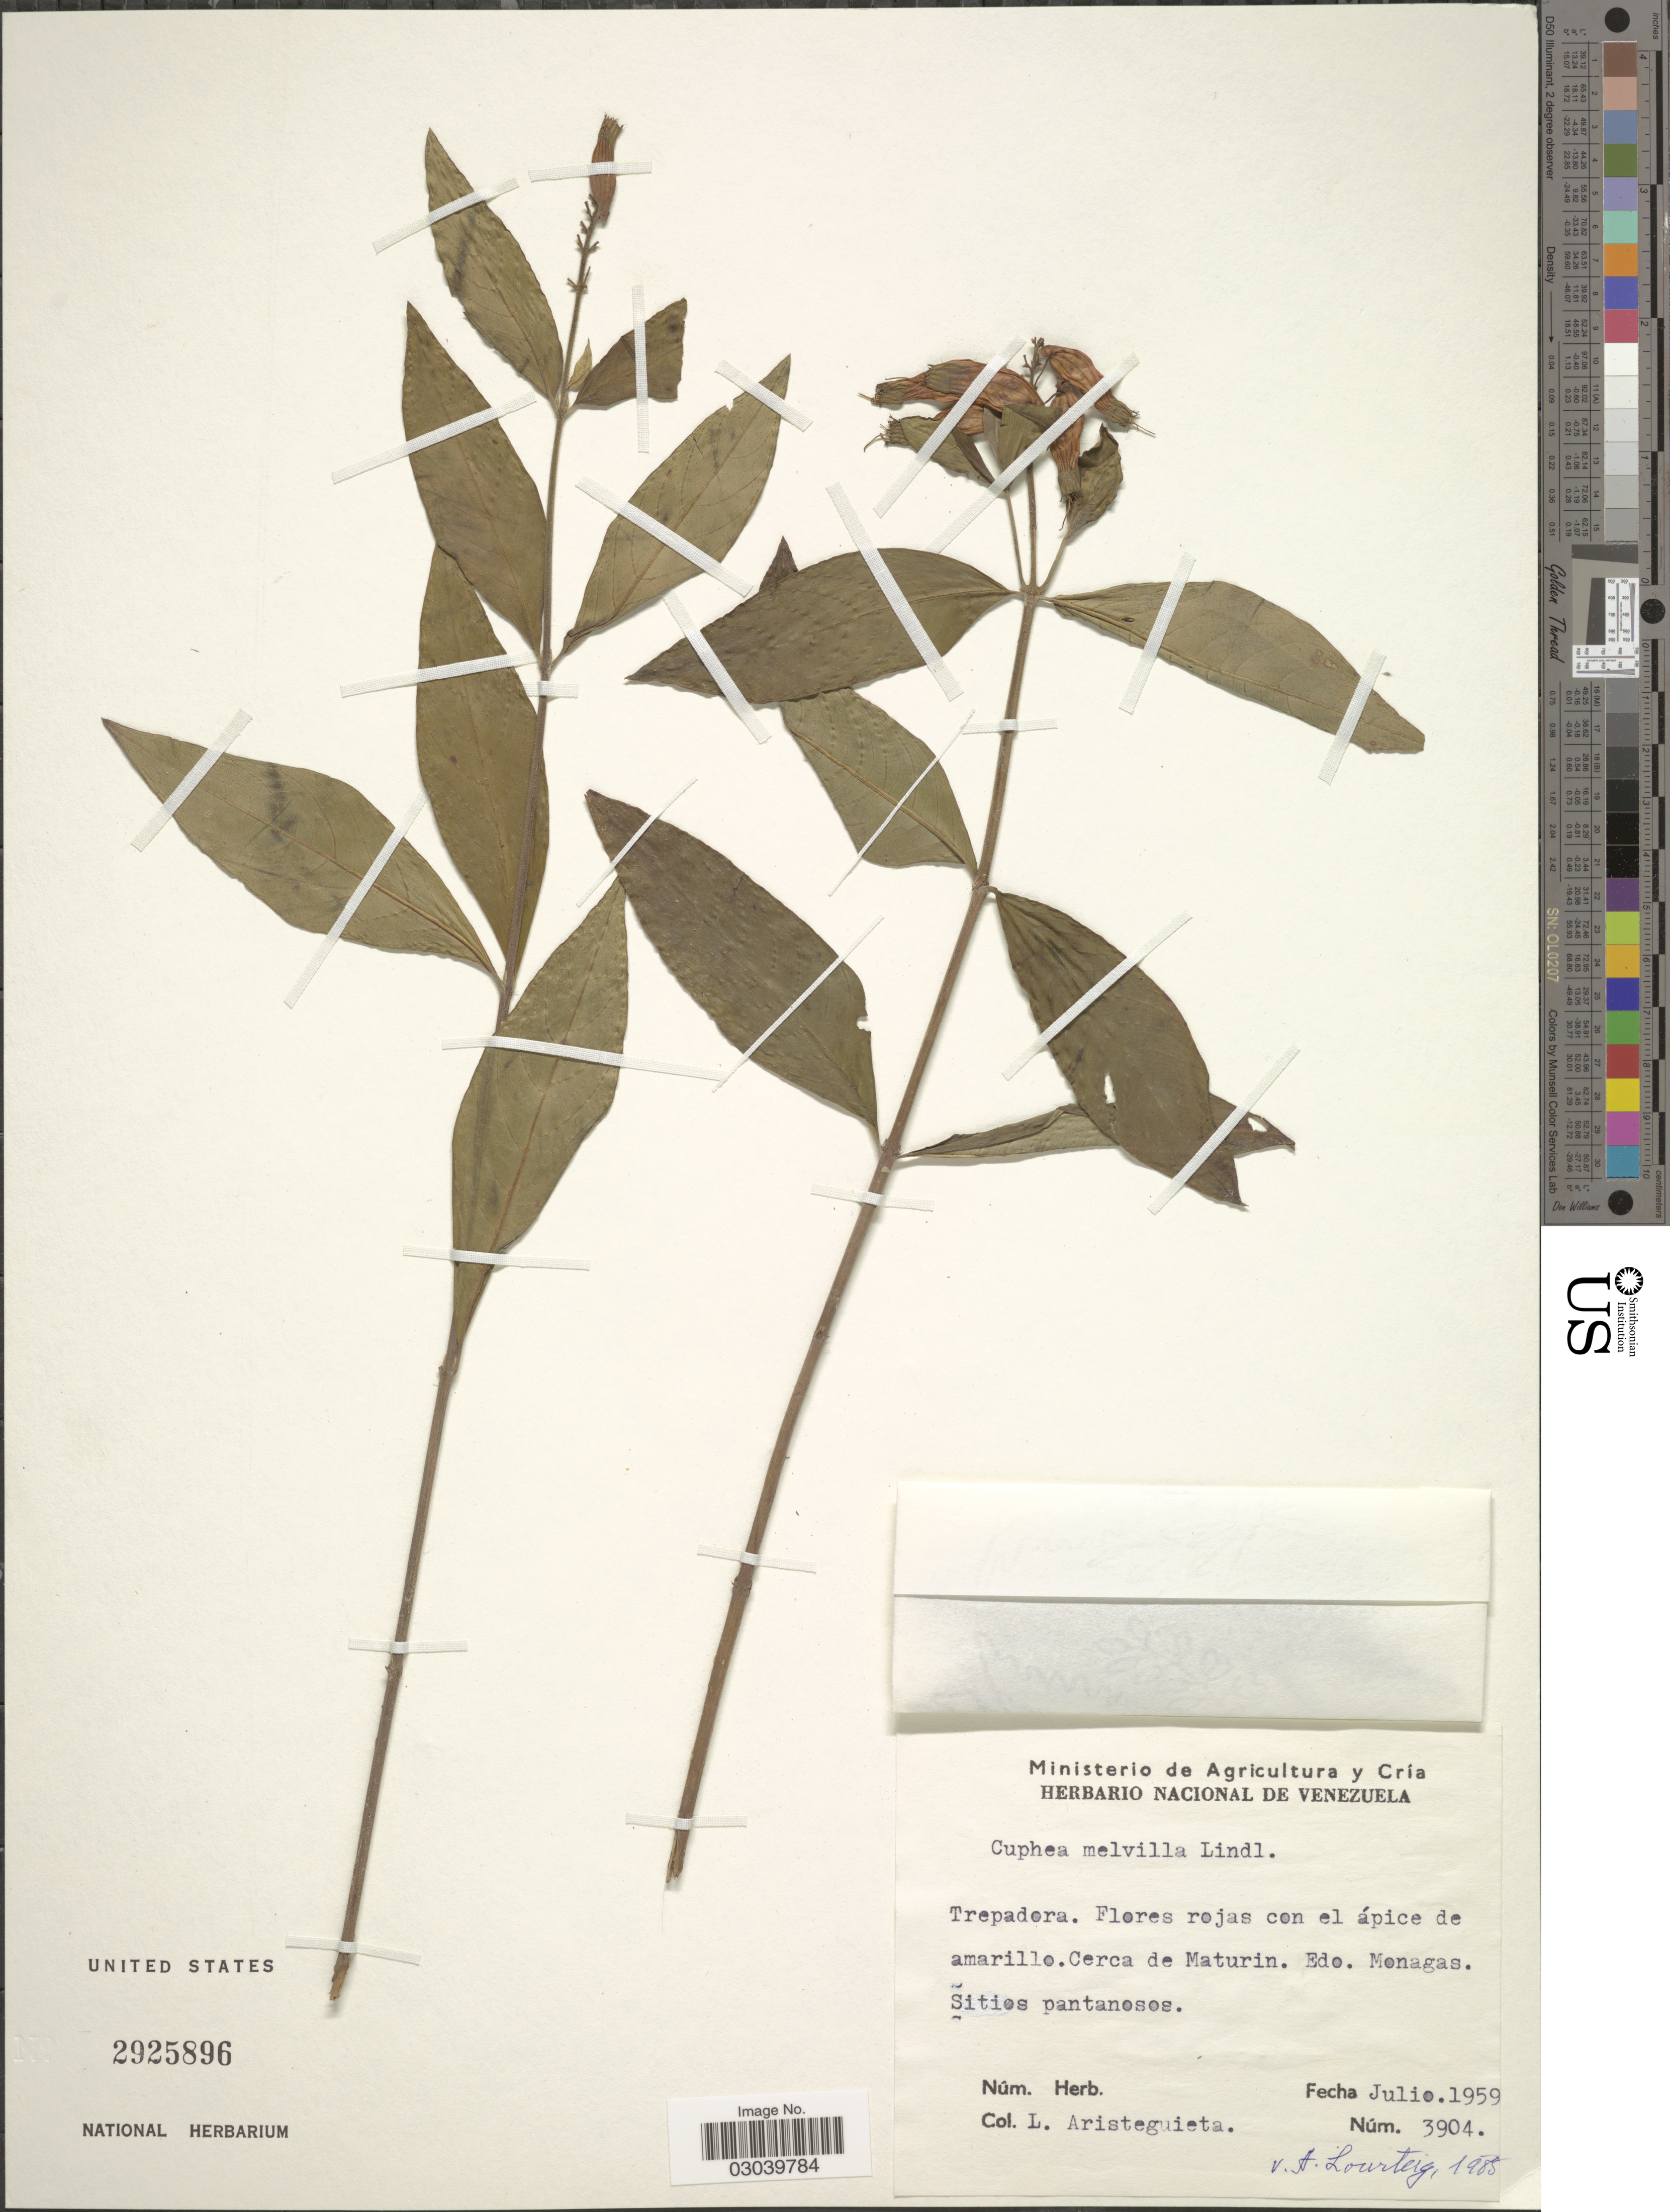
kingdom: Plantae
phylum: Tracheophyta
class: Magnoliopsida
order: Myrtales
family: Lythraceae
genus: Cuphea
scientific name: Cuphea melvilla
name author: Lindl.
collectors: L. Aristeguieta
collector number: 3904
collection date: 1959-07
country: Venezuela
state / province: Monagas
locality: Cerca de Maturin. Sitios pantanosos.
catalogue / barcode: US 2925896